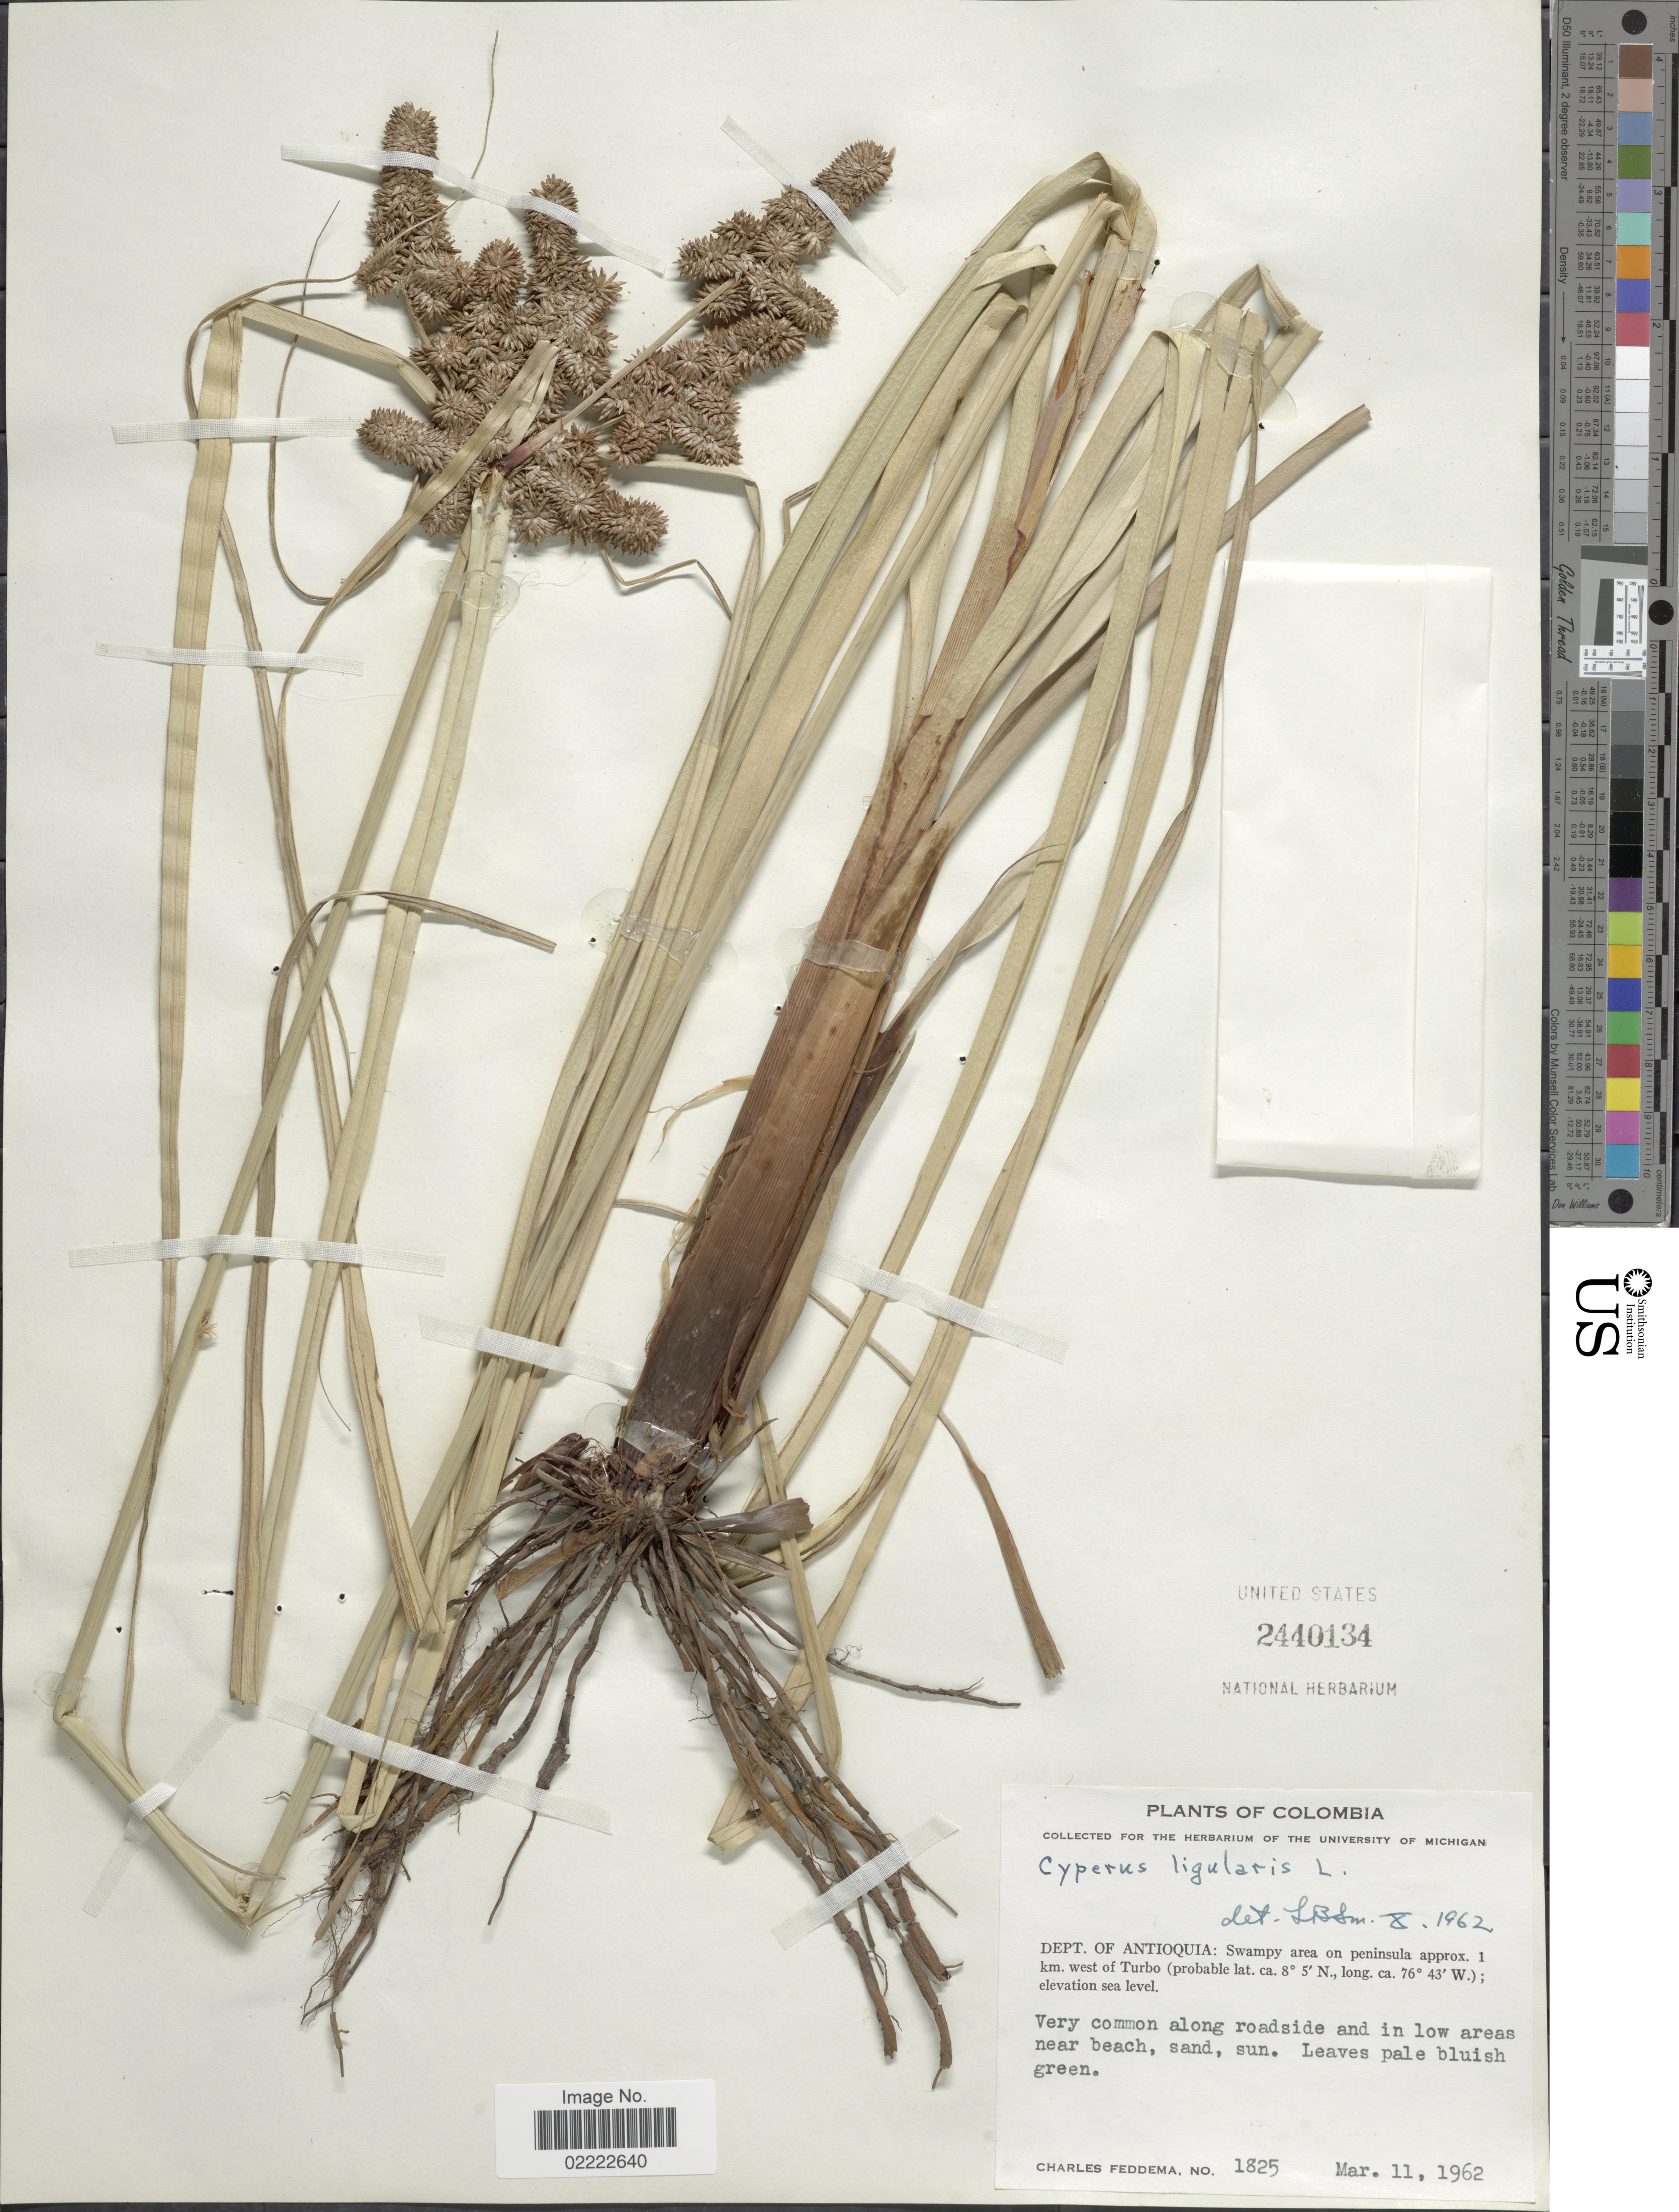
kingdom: Plantae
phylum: Tracheophyta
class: Liliopsida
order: Poales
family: Cyperaceae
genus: Cyperus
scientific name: Cyperus ligularis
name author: L.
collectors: C. Feddema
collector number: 1825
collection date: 1962-03-11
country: Colombia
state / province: Antioquia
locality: Dept. of Antioquia: Swampy area on peninsula approx. 1 km west of Turbo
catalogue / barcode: US 2440134